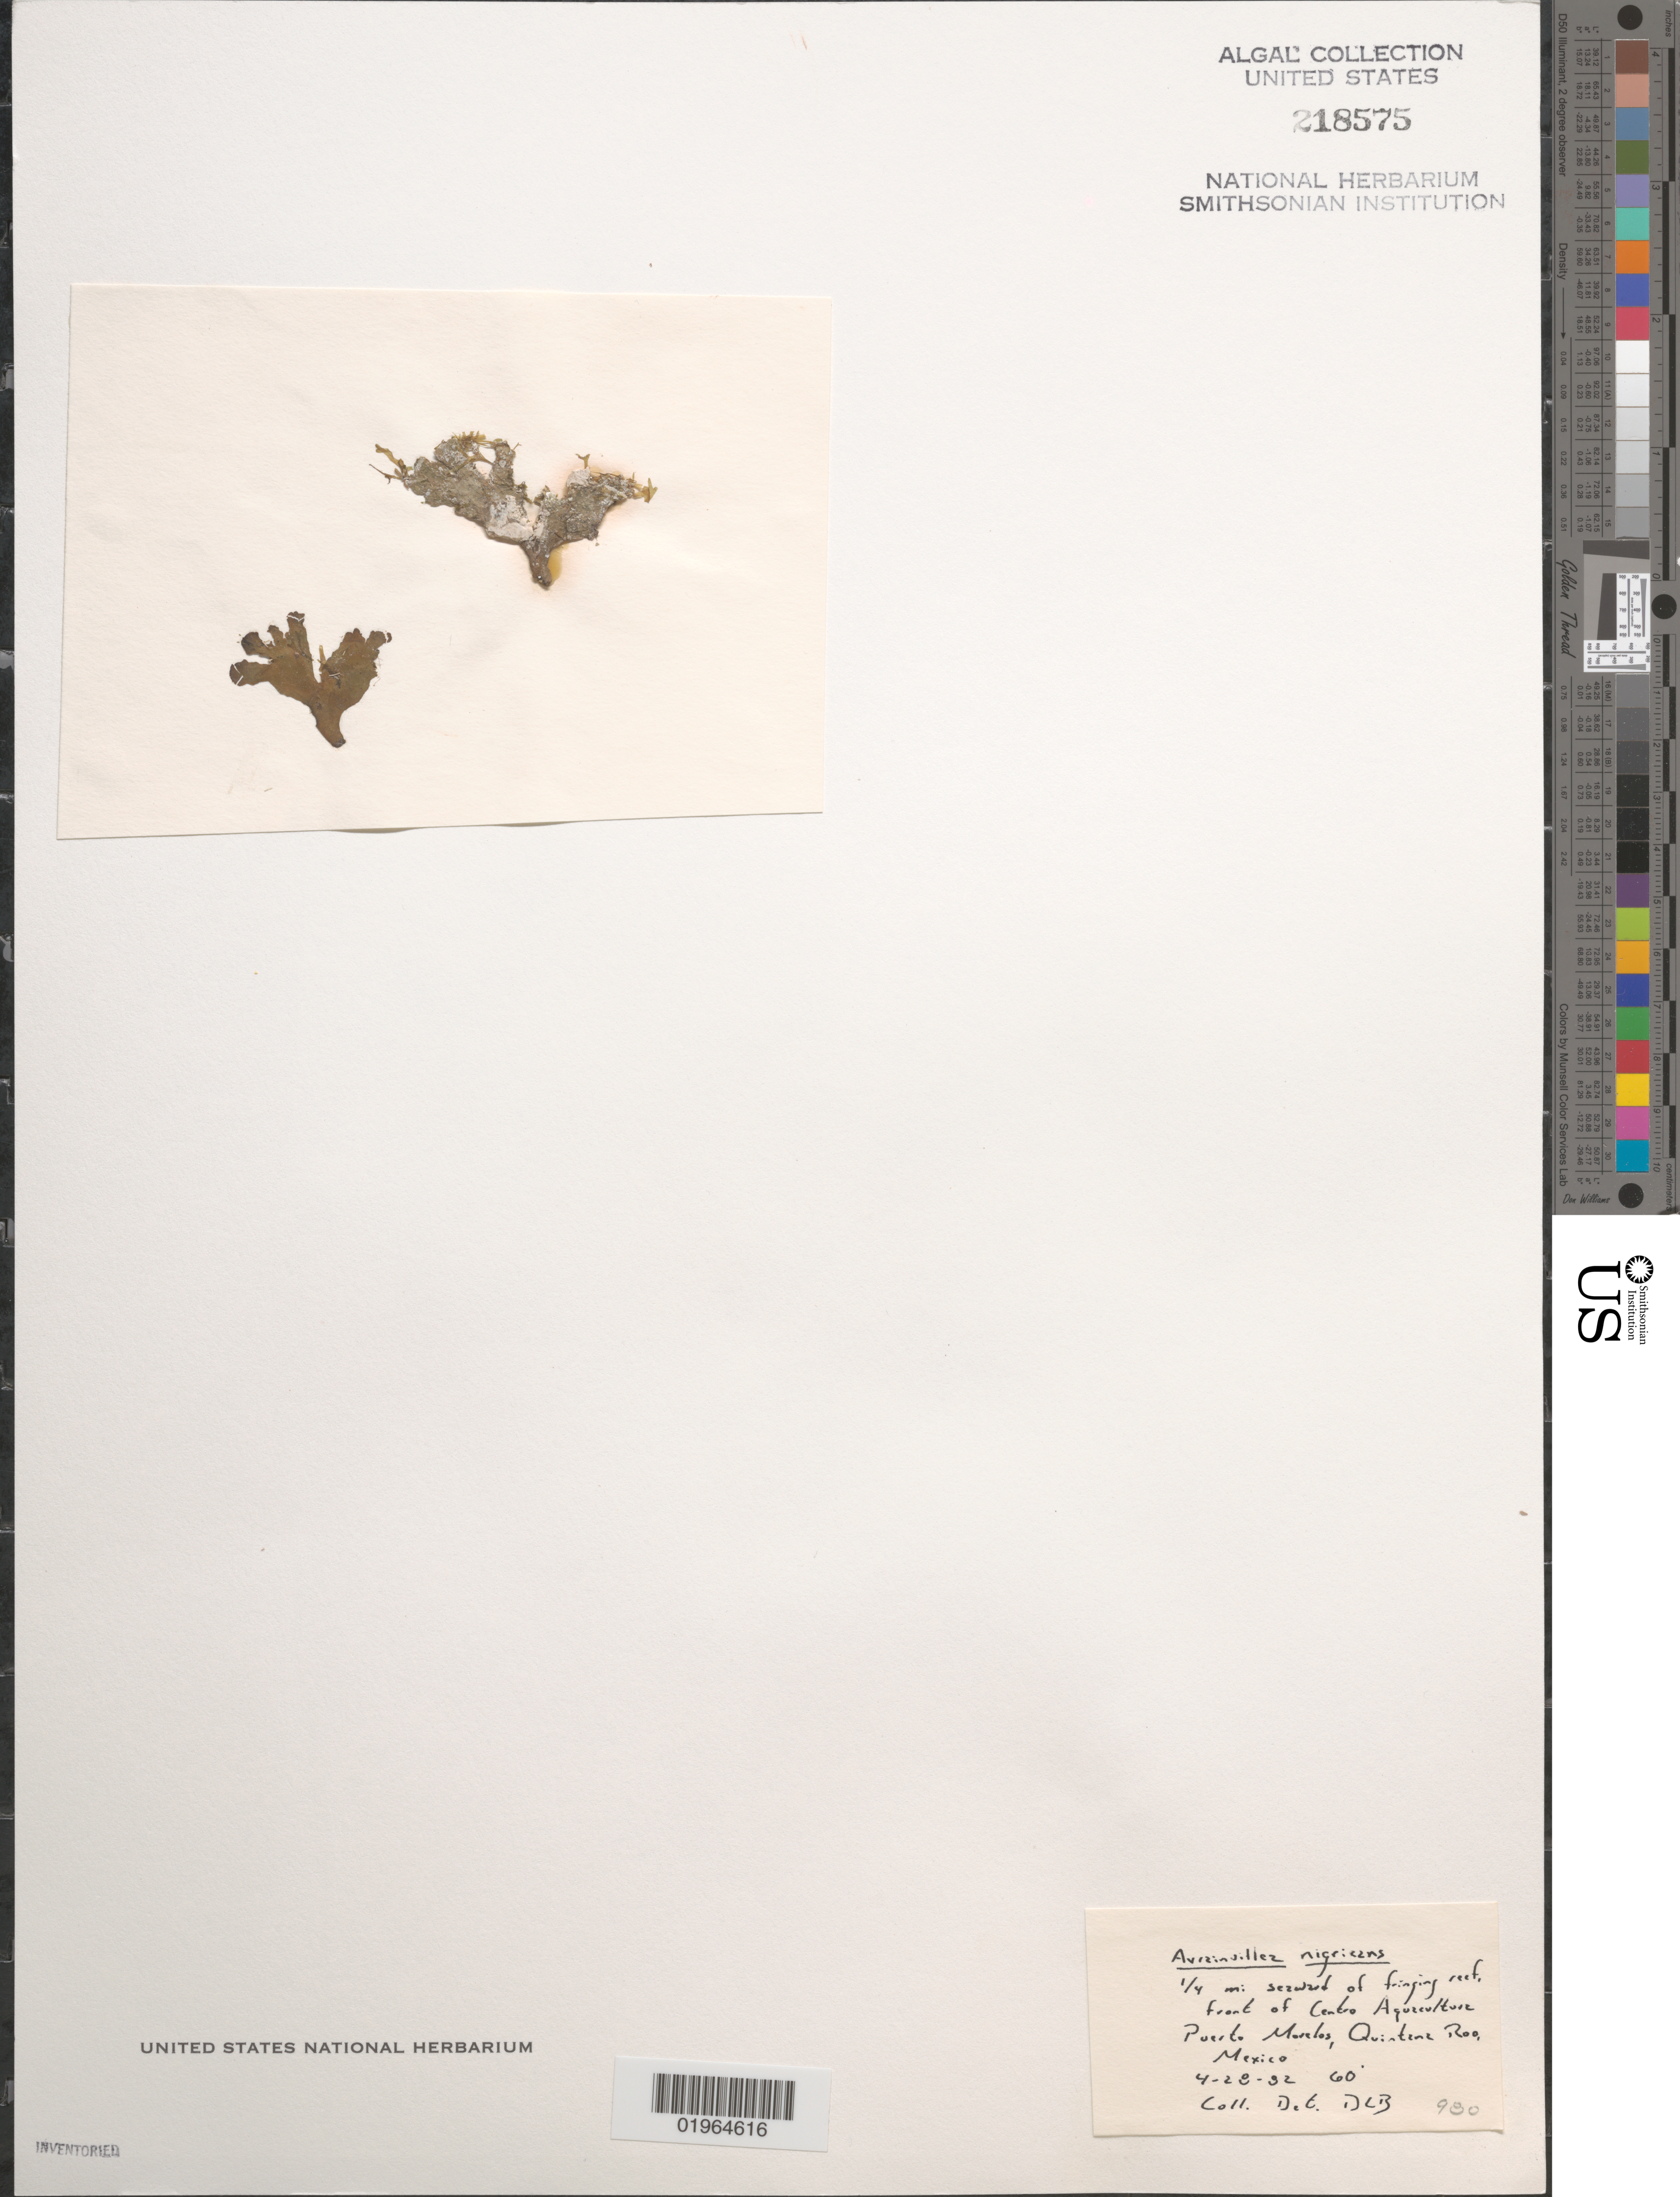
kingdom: Plantae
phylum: Chlorophyta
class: Ulvophyceae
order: Bryopsidales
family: Dichotomosiphonaceae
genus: Avrainvillea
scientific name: Avrainvillea nigricans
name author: Decne.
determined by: Ballantine, D. L.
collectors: D.L. Ballantine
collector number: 980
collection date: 1982-04-28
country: Mexico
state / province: Quintana Roo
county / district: Puerto Morelos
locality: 1/4 mi seaward of fringing reef, front of Centro Aquacultura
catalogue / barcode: US 218575